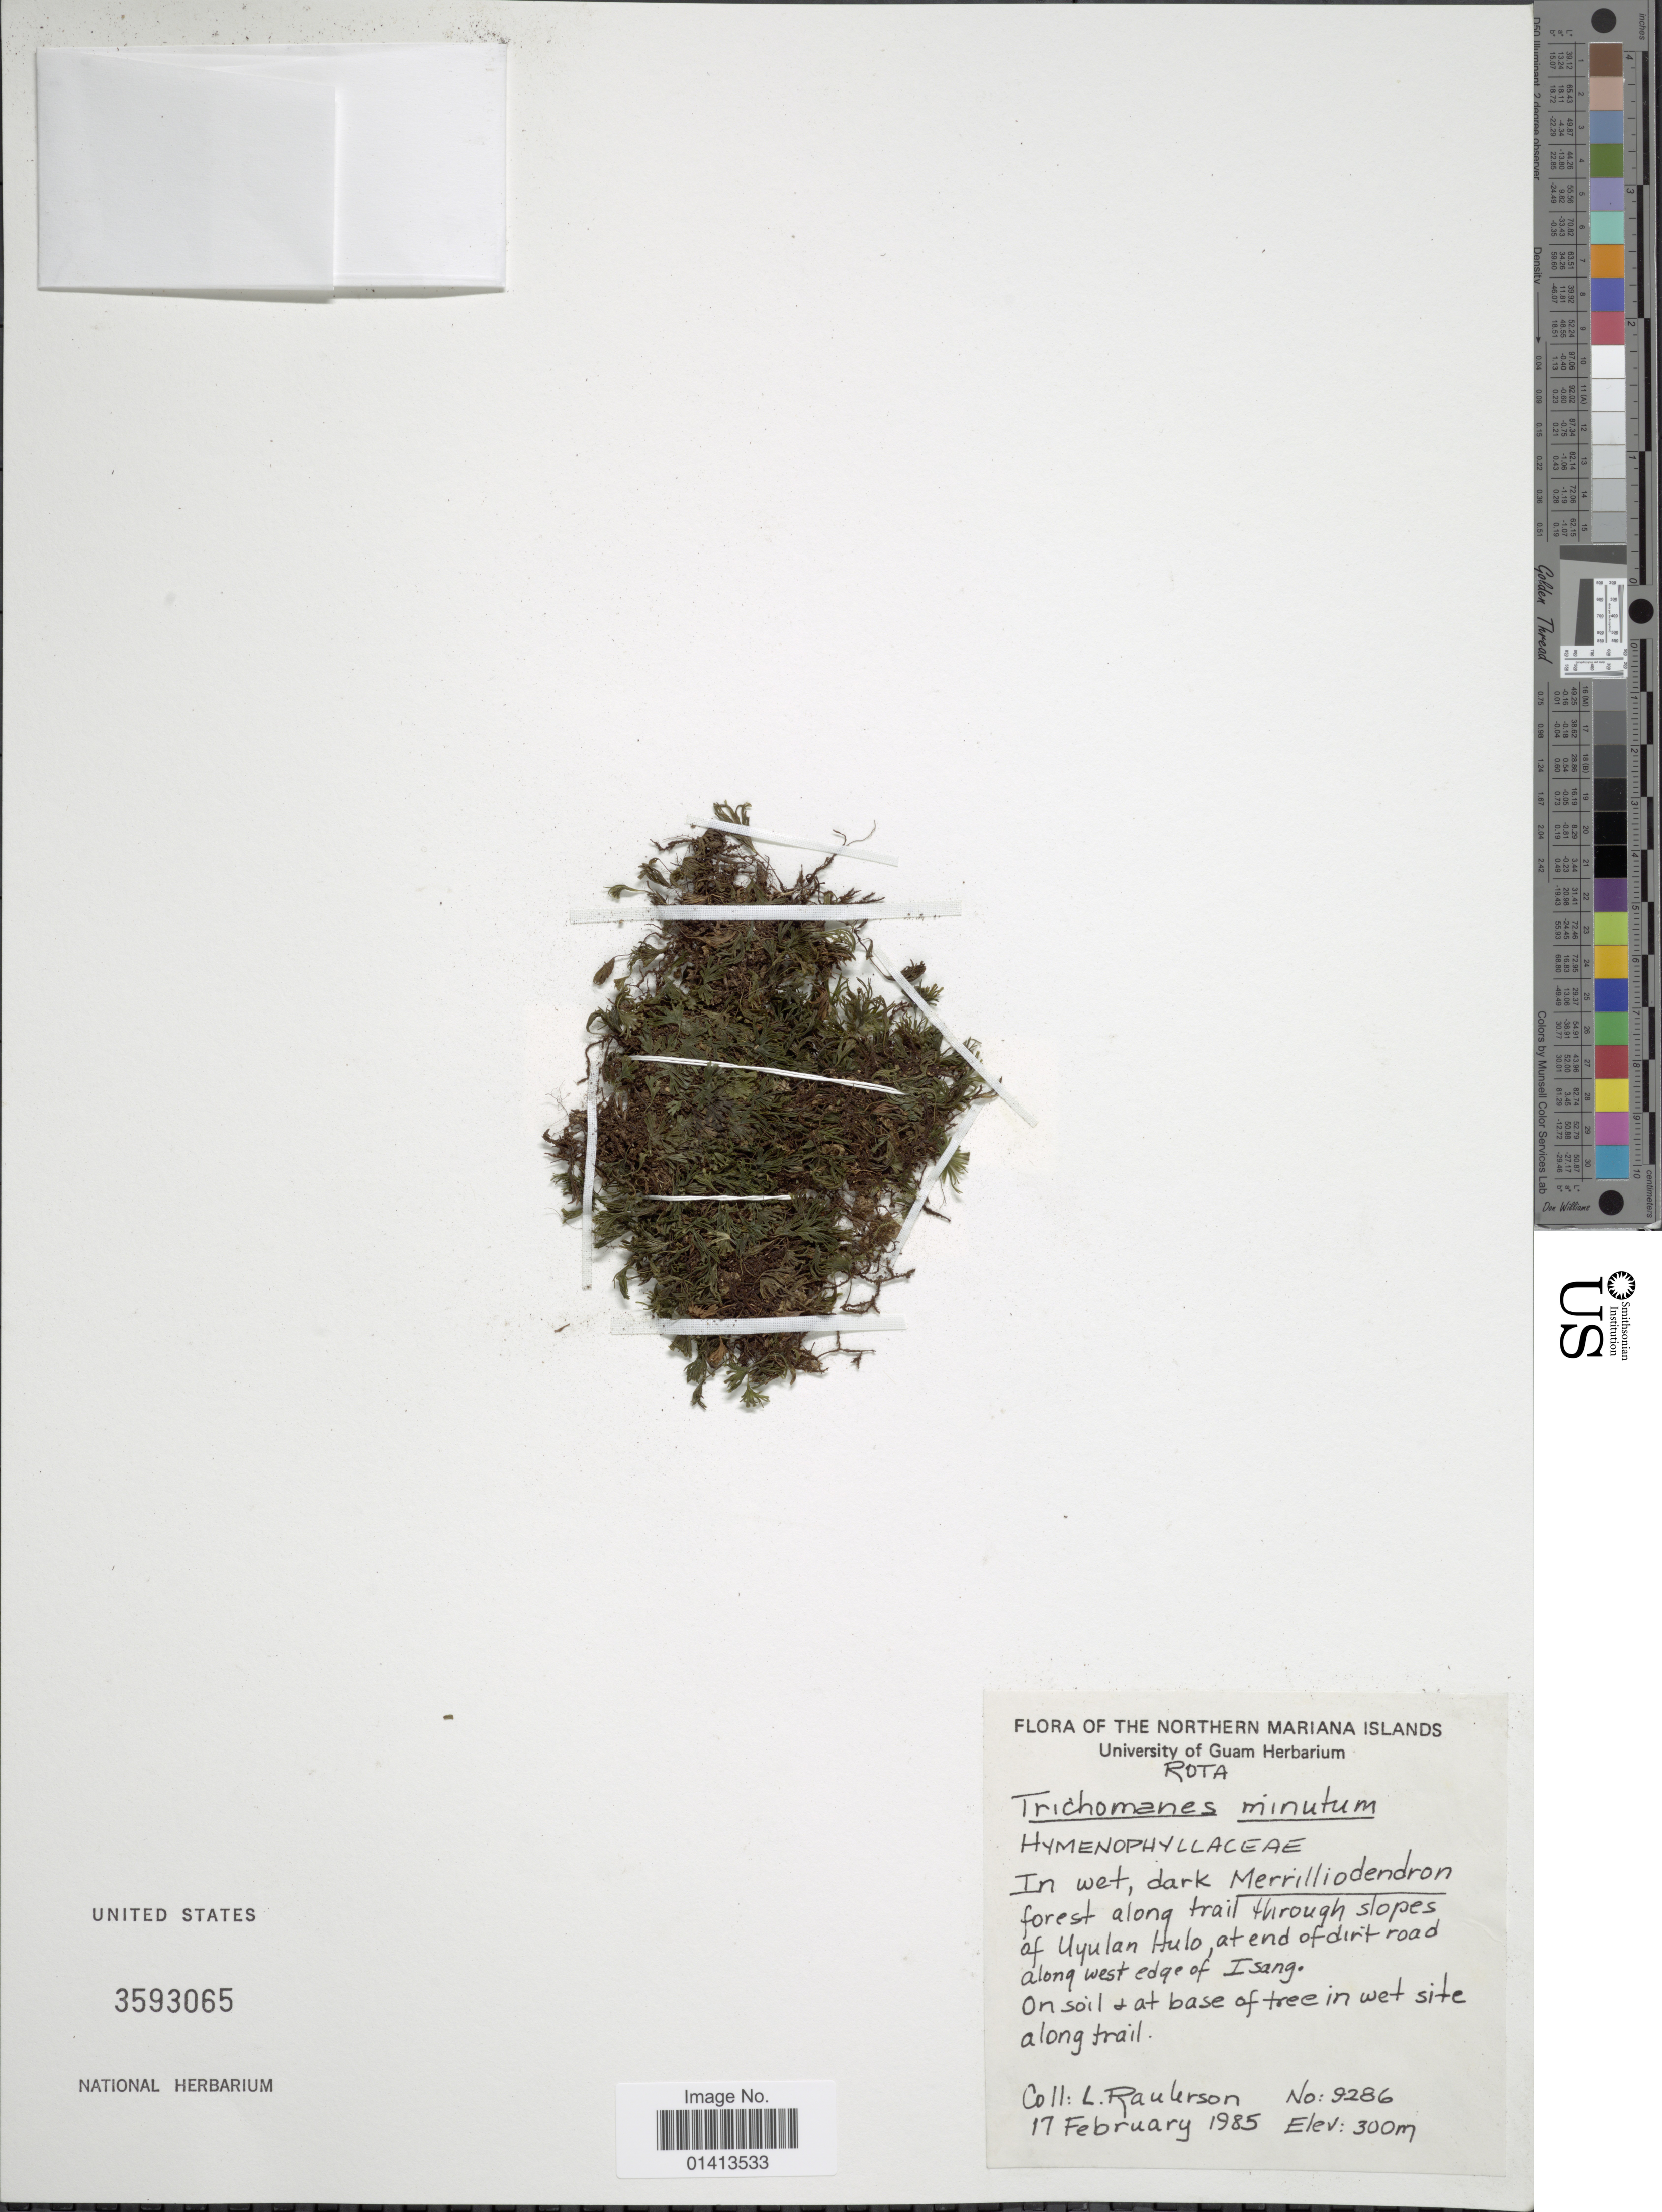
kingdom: Plantae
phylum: Tracheophyta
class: Polypodiopsida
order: Hymenophyllales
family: Hymenophyllaceae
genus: Crepidomanes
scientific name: Crepidomanes minutum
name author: (Blume) K. Iwats.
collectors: L. Raulerson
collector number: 9286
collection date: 1985-02-17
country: Northern Mariana Islands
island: Rota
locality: Rota, forest along trail through slopes of Uyulan Hulo, at end of Dirt road along west edge of Isang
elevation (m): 300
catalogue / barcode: US 3593065